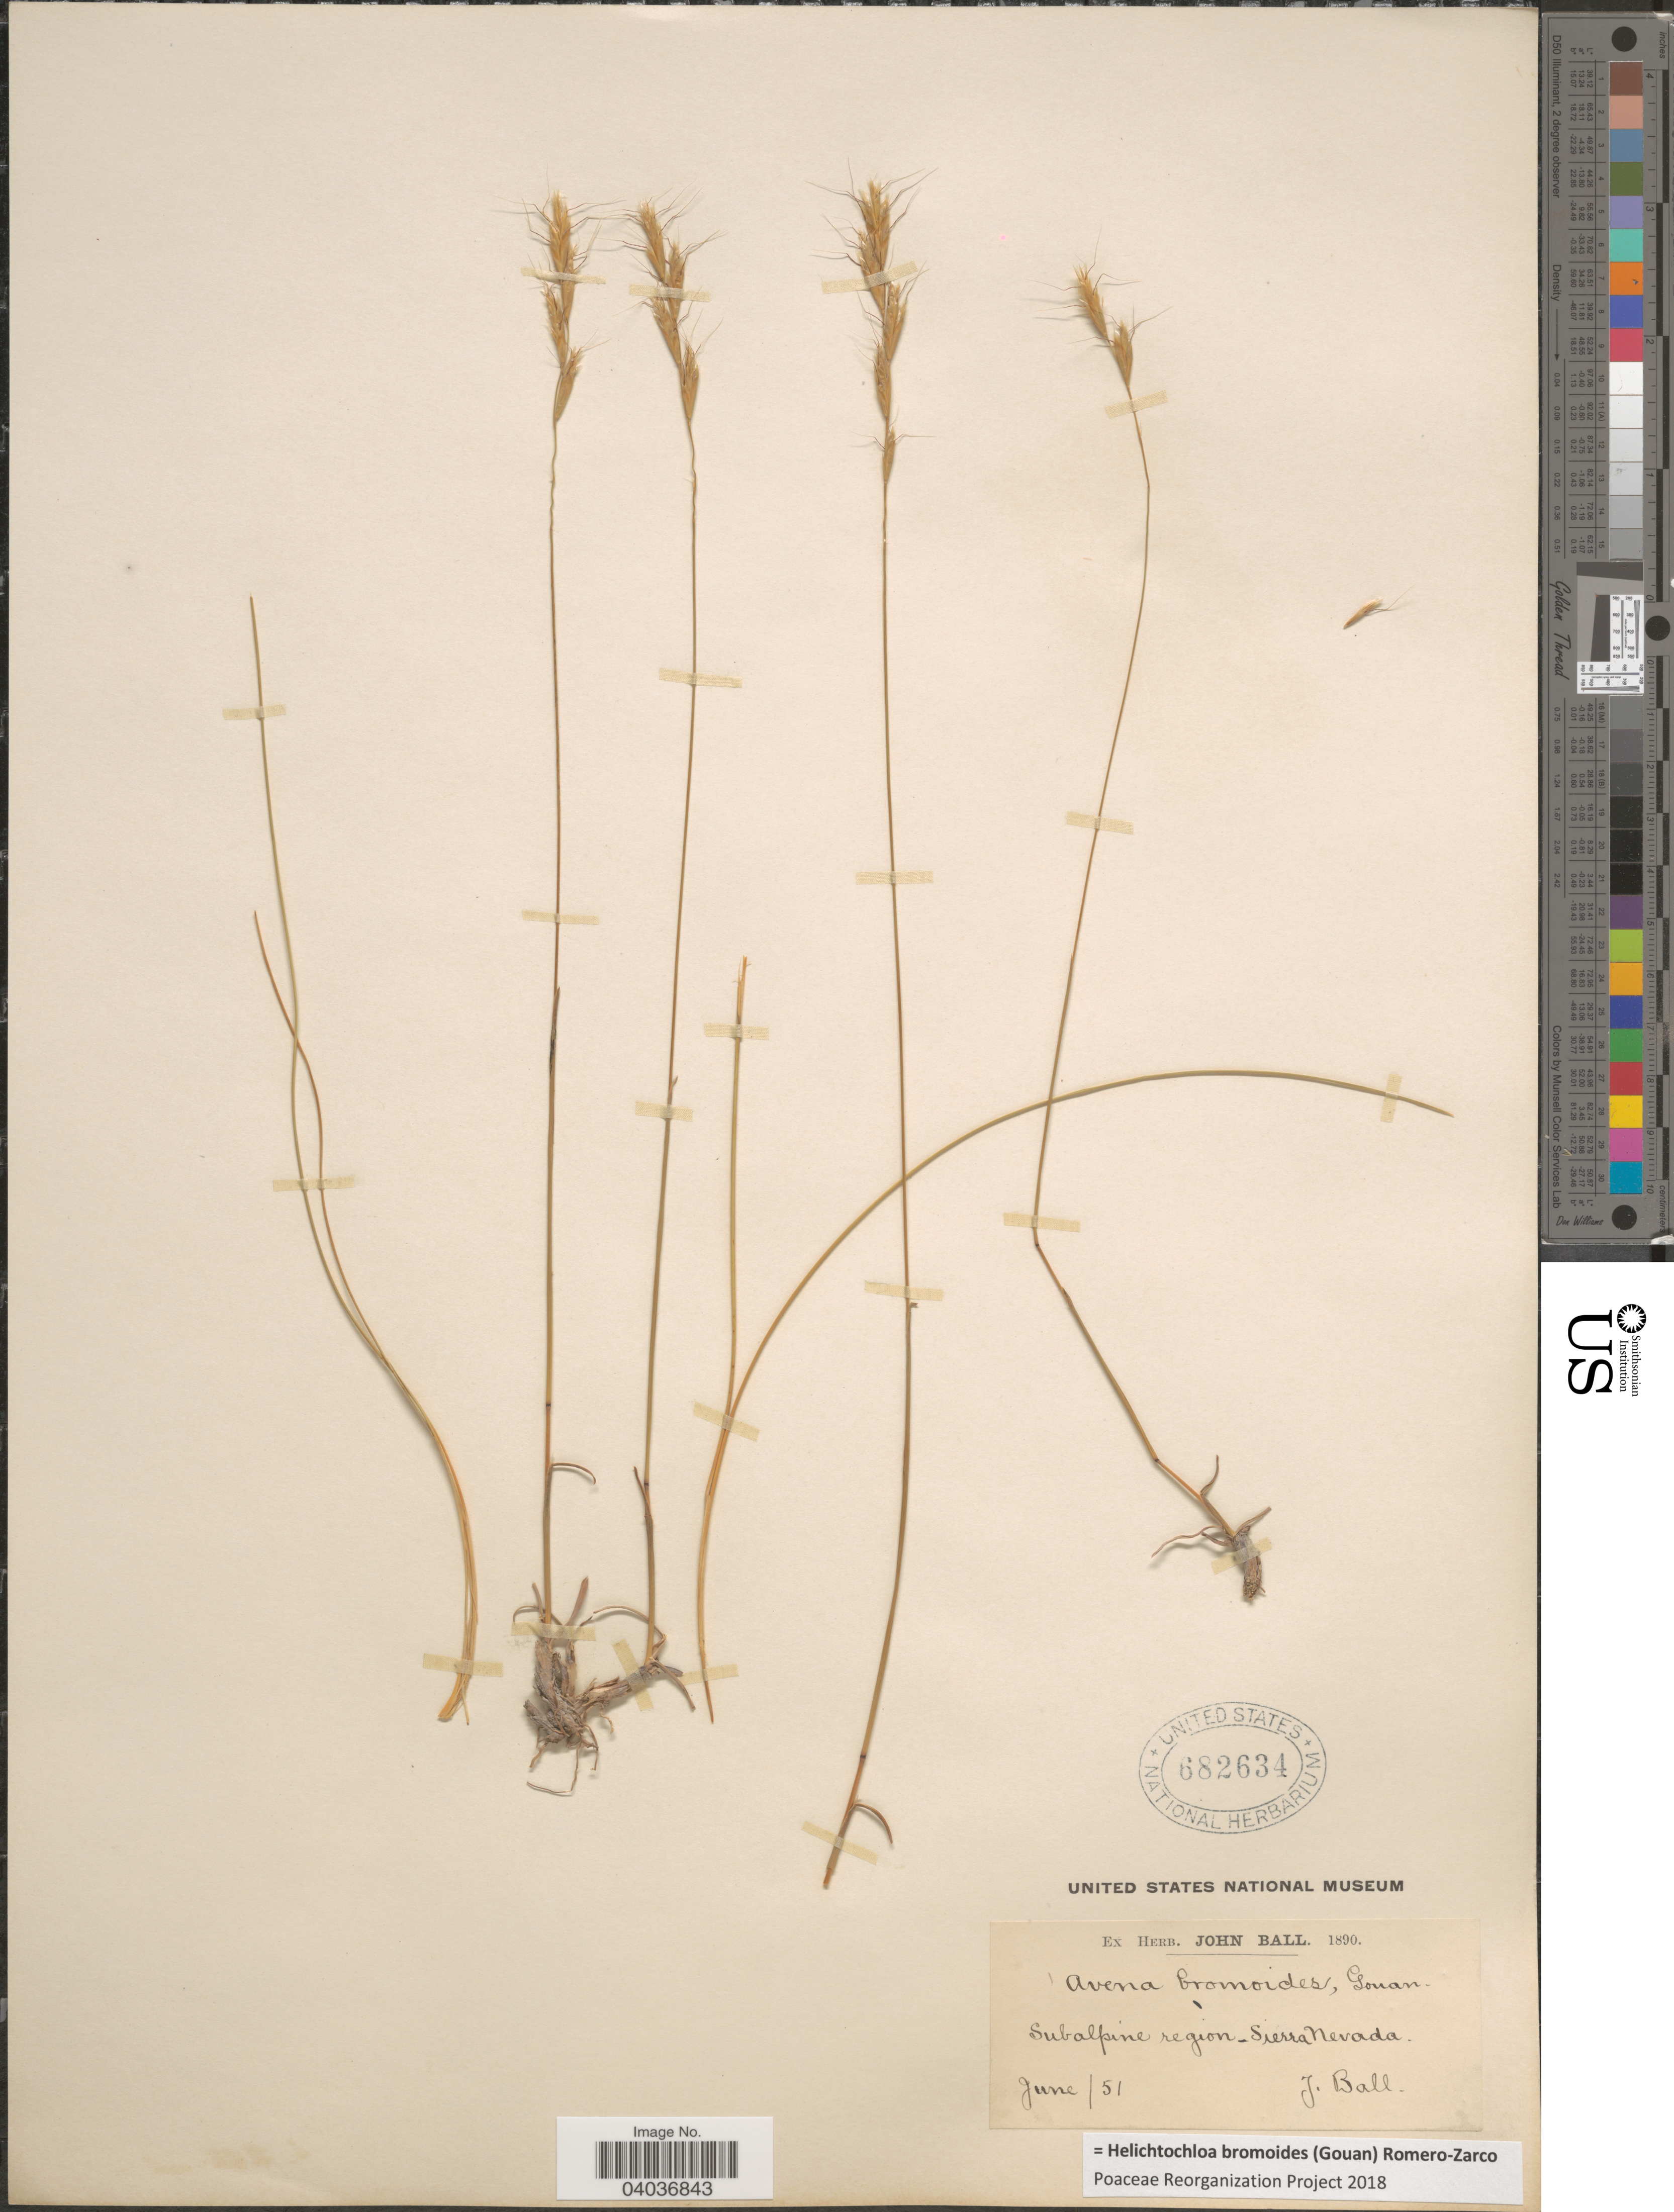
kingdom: Plantae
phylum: Tracheophyta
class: Liliopsida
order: Poales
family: Poaceae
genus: Helictochloa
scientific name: Helictochloa bromoides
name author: (Gouan) Romero-Zarco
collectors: J. Ball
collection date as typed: Transcribed d/m/y: /6/51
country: Spain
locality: Subalpine region - Sierra Nevada.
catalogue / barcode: US 682634